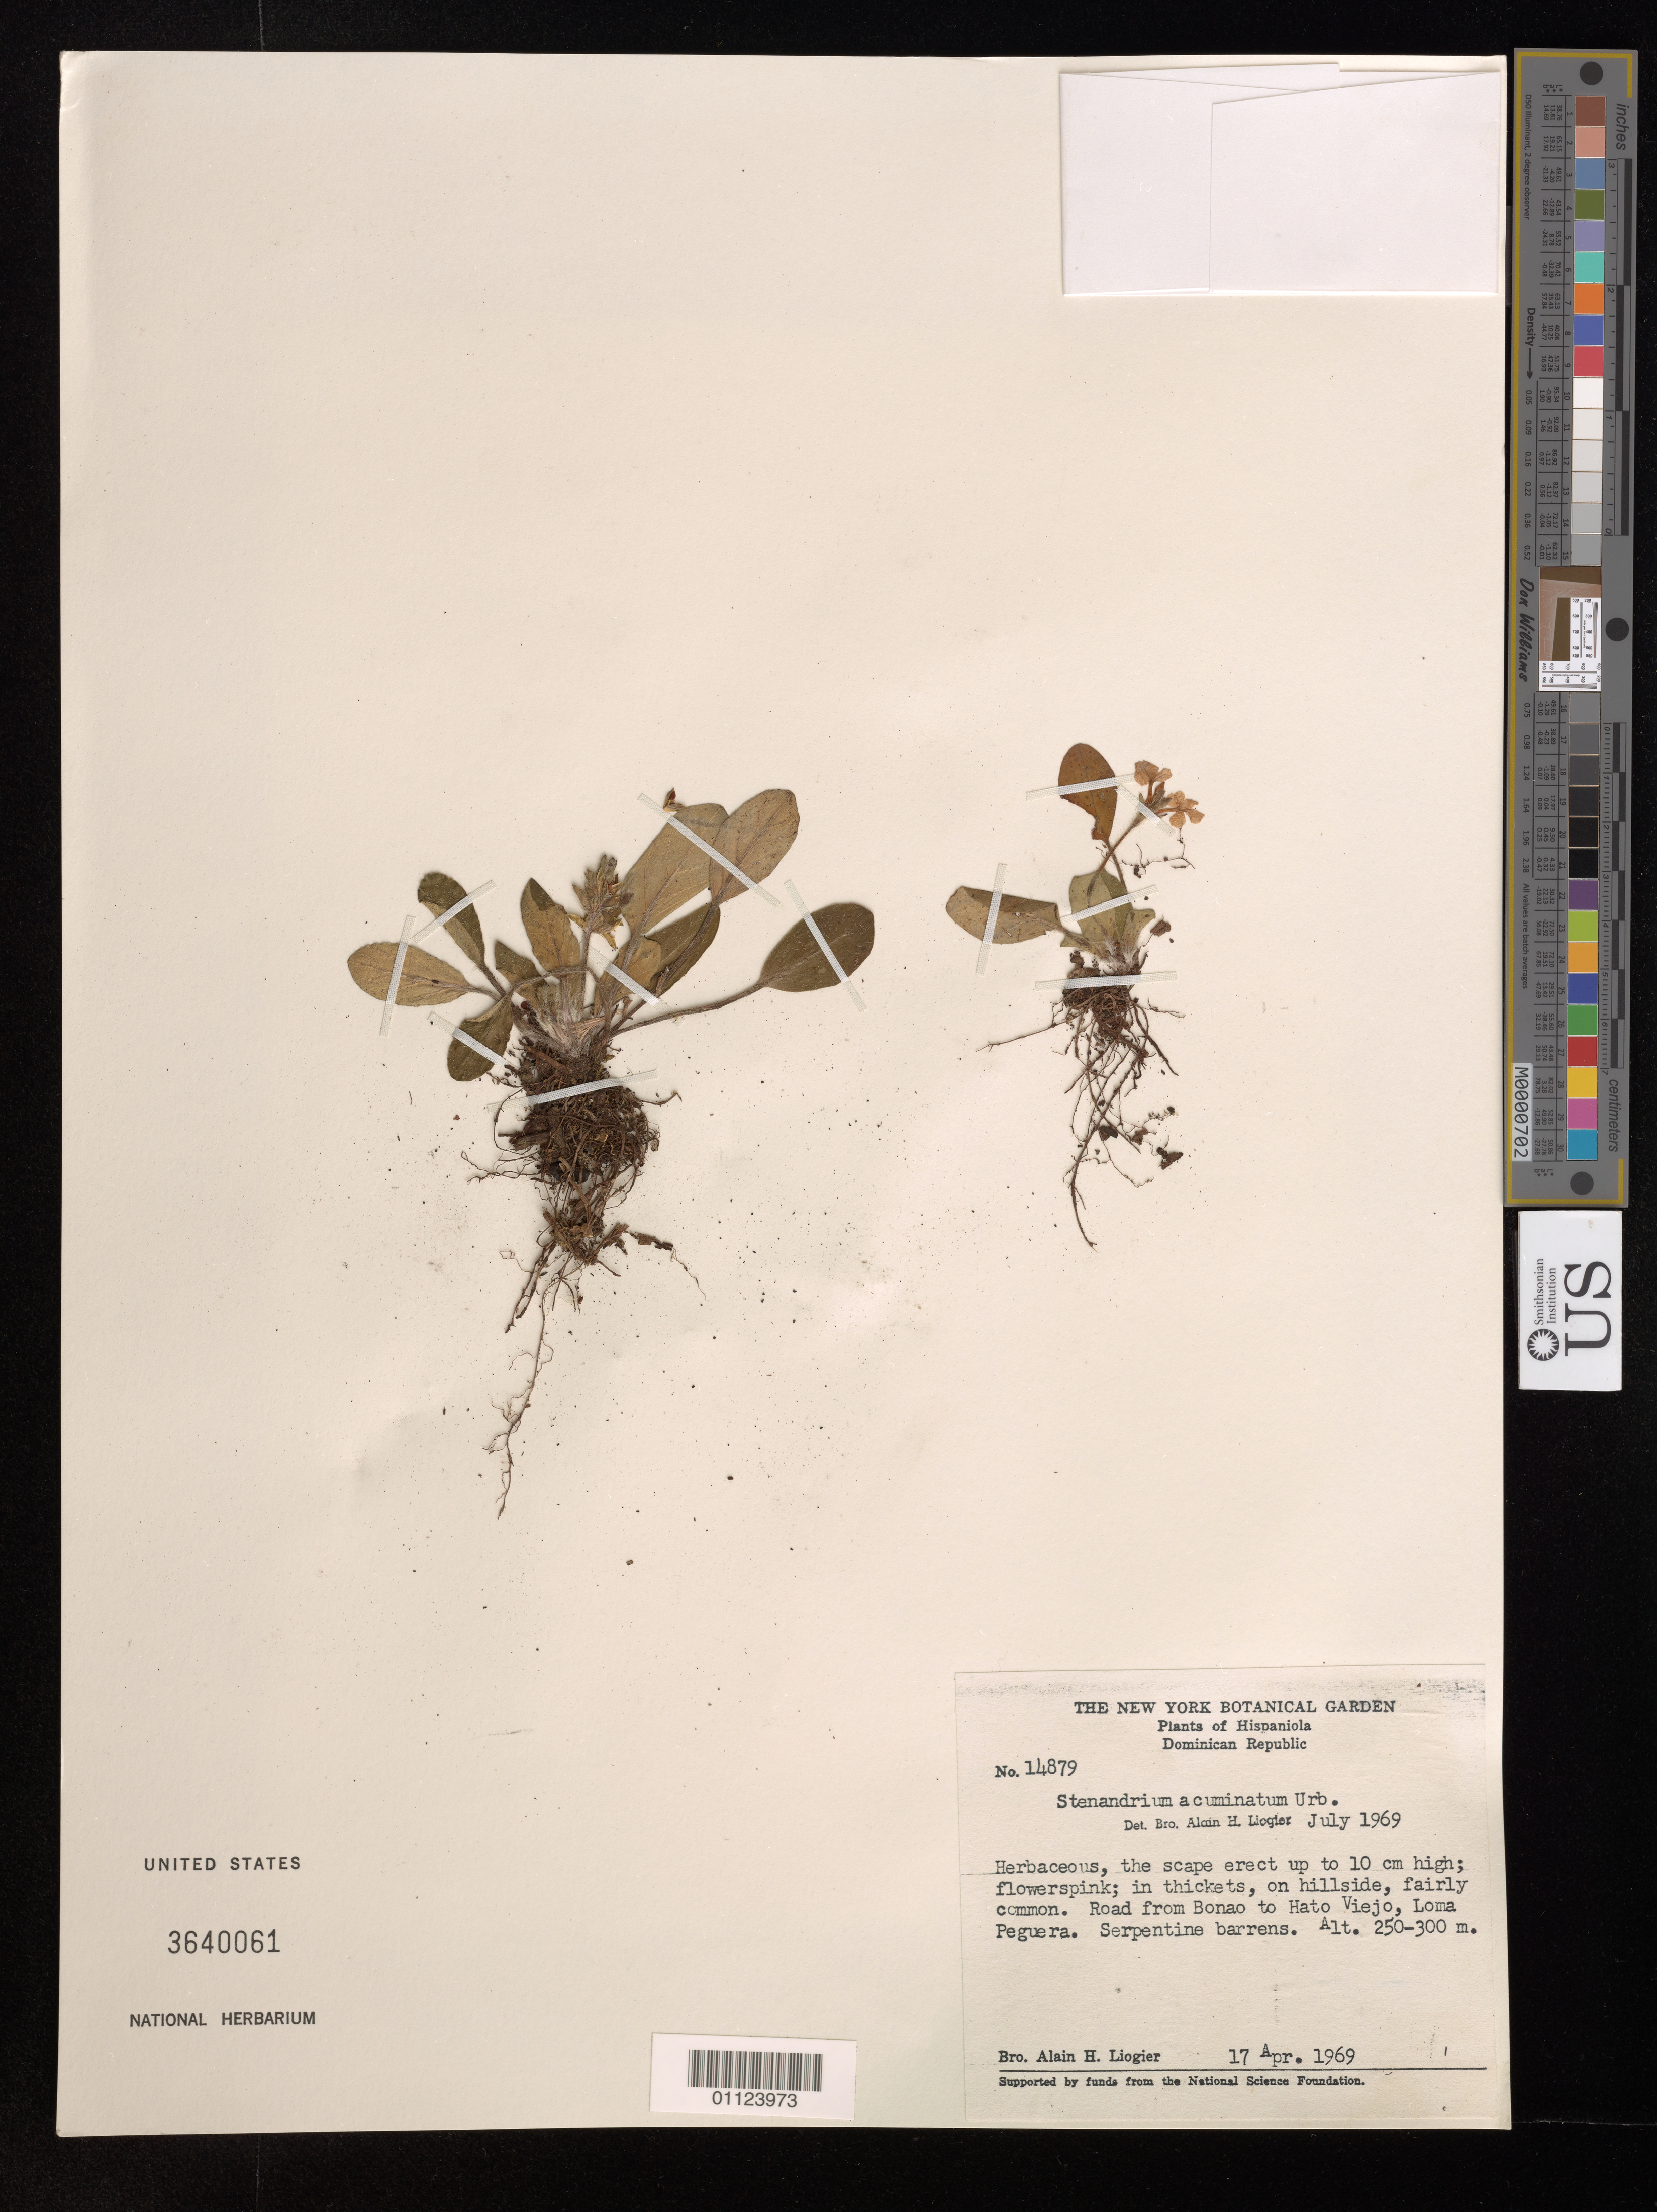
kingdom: Plantae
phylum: Tracheophyta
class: Magnoliopsida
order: Lamiales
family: Acanthaceae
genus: Stenandrium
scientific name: Stenandrium acuminatum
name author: Urb.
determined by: Liogier, Alain H.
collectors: A. H. Liogier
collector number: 14879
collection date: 1969-04-17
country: Dominican Republic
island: Hispaniola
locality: Loma Peguera, road from Bonao to Hato Viejo.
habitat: Serpentine barrens; in thickets, on hillside, fairly common.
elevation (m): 250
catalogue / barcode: US 3640061